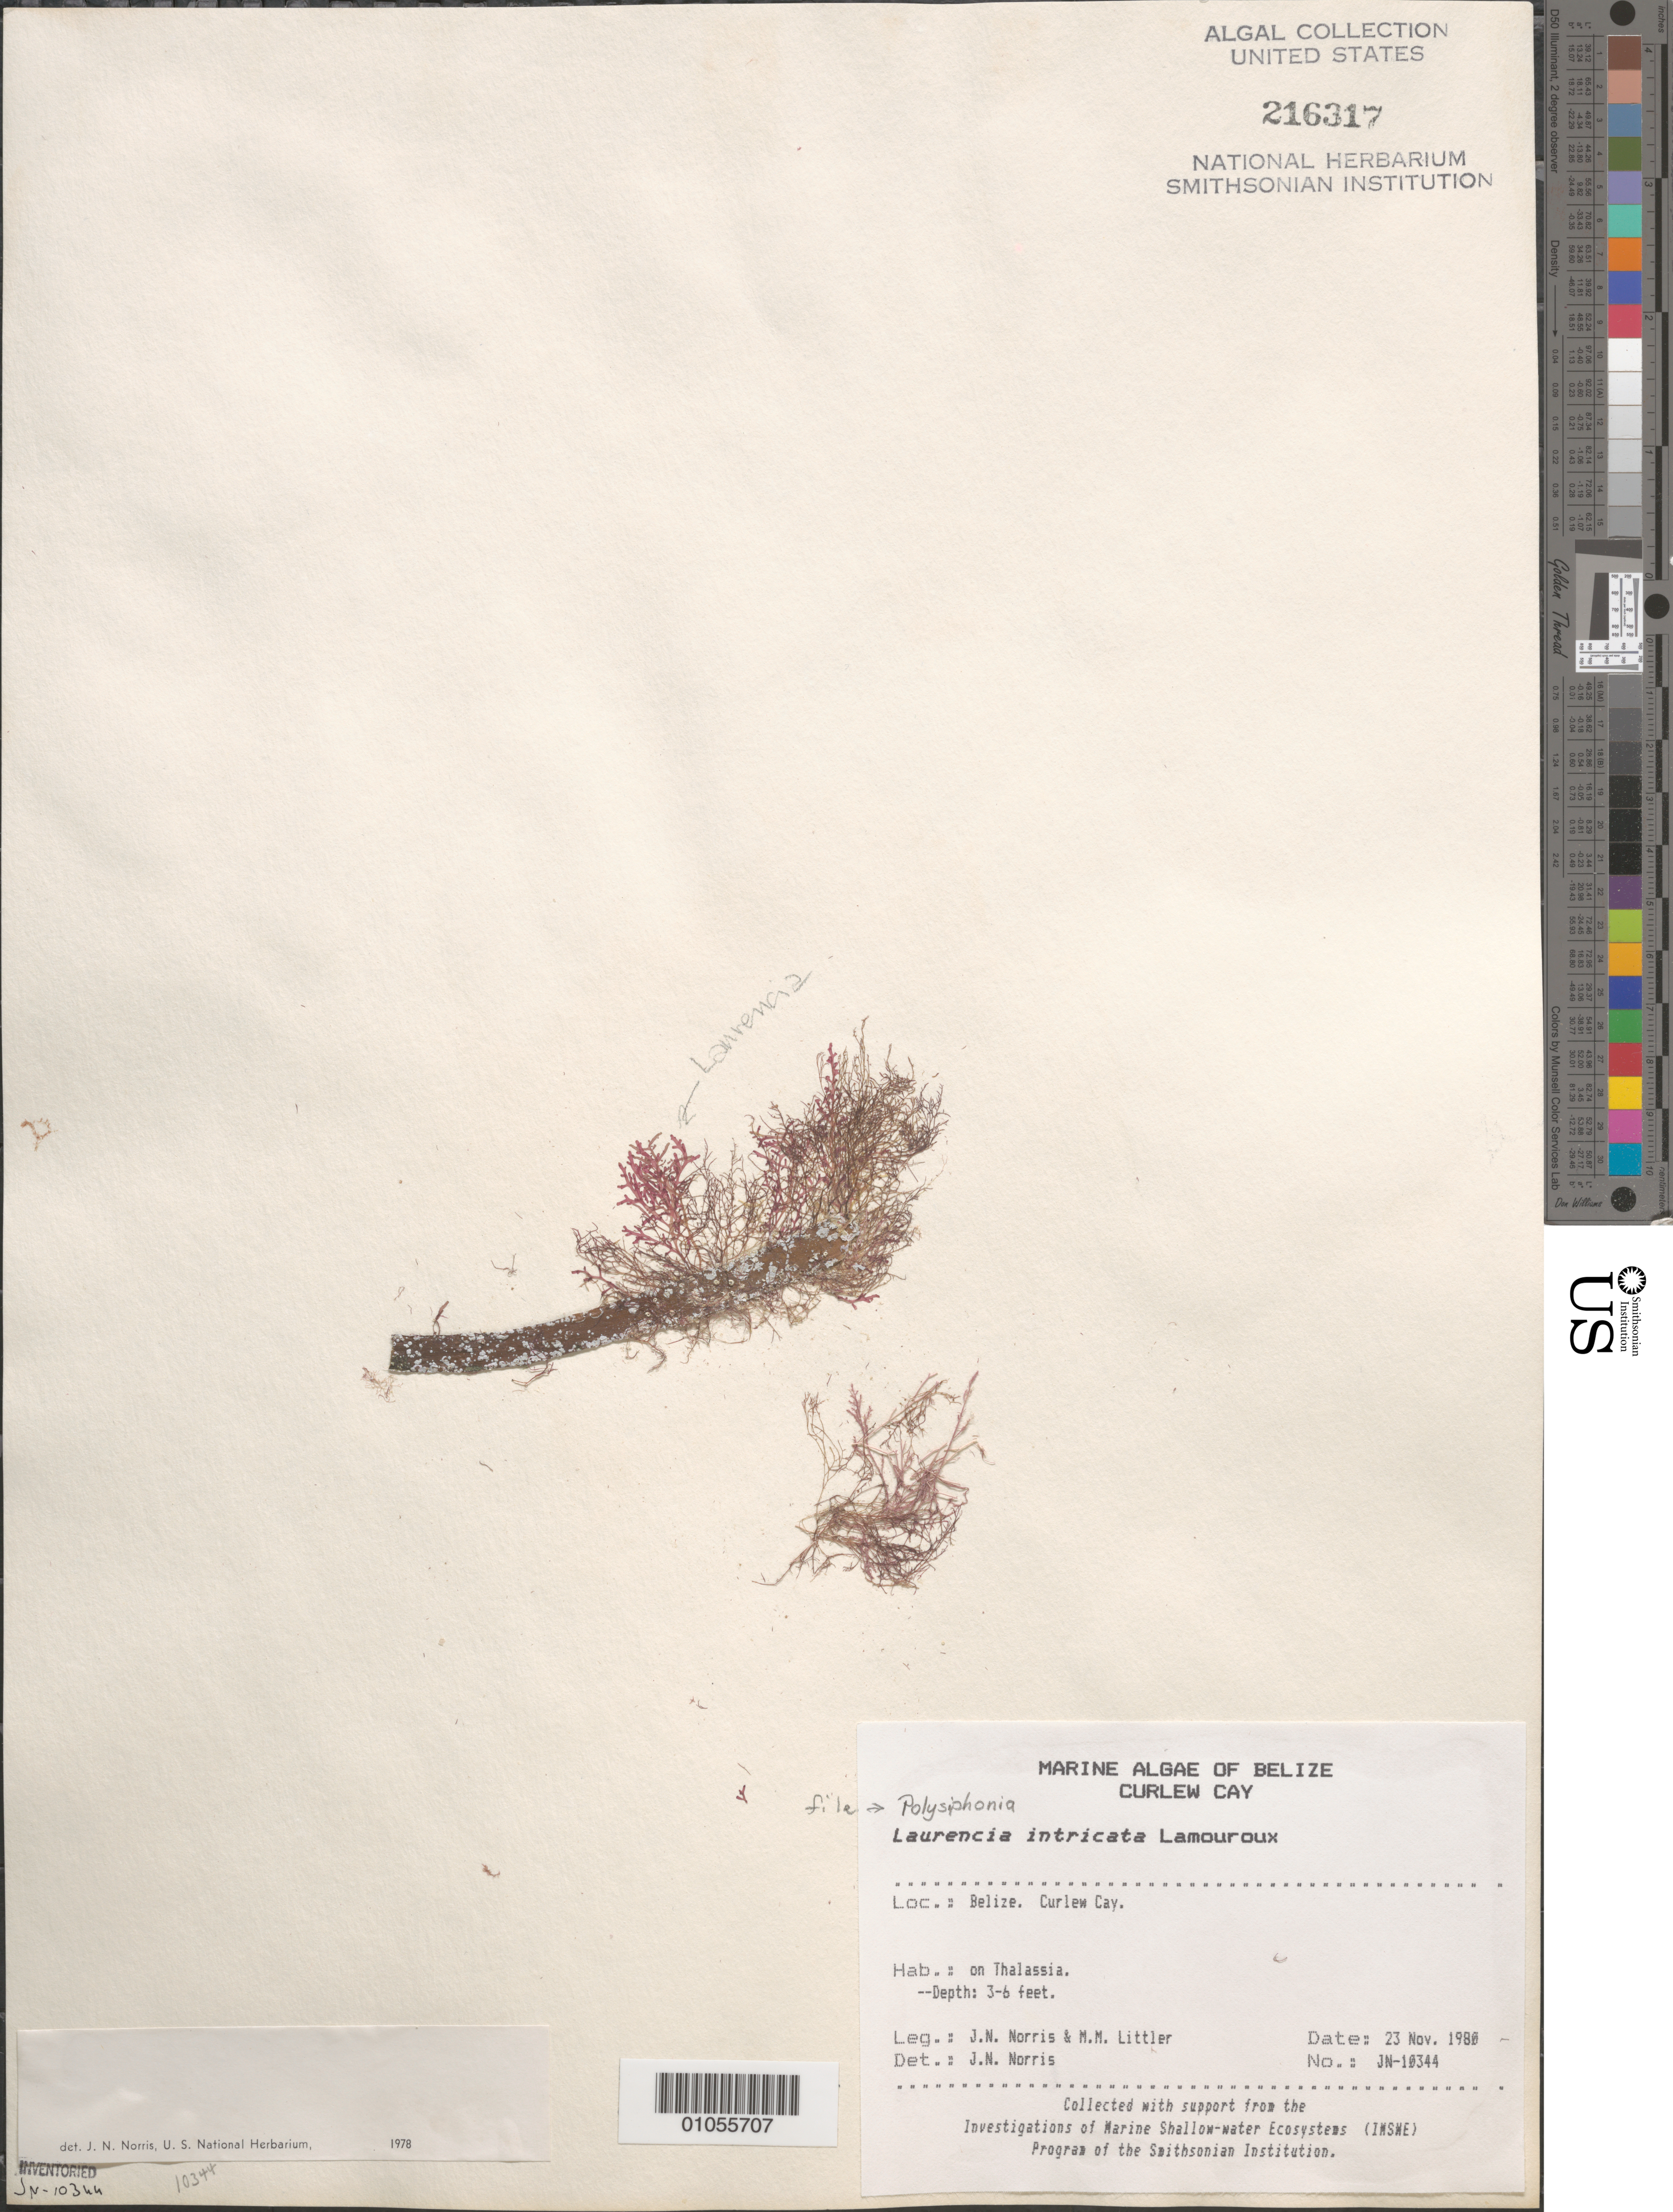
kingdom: Plantae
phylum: Rhodophyta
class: Florideophyceae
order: Ceramiales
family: Rhodomelaceae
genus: Melanothamnus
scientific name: Melanothamnus ferulaceus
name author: (Suhr ex J. Agardh) Diaz-Tapia & Maggs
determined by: Algae name updating Project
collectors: J. N. Norris & M. M. Littler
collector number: JN-10344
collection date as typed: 23 Nov 1980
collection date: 1980-11-23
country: Belize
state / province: Stann Creek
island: Curlew Cay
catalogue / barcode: US 216317